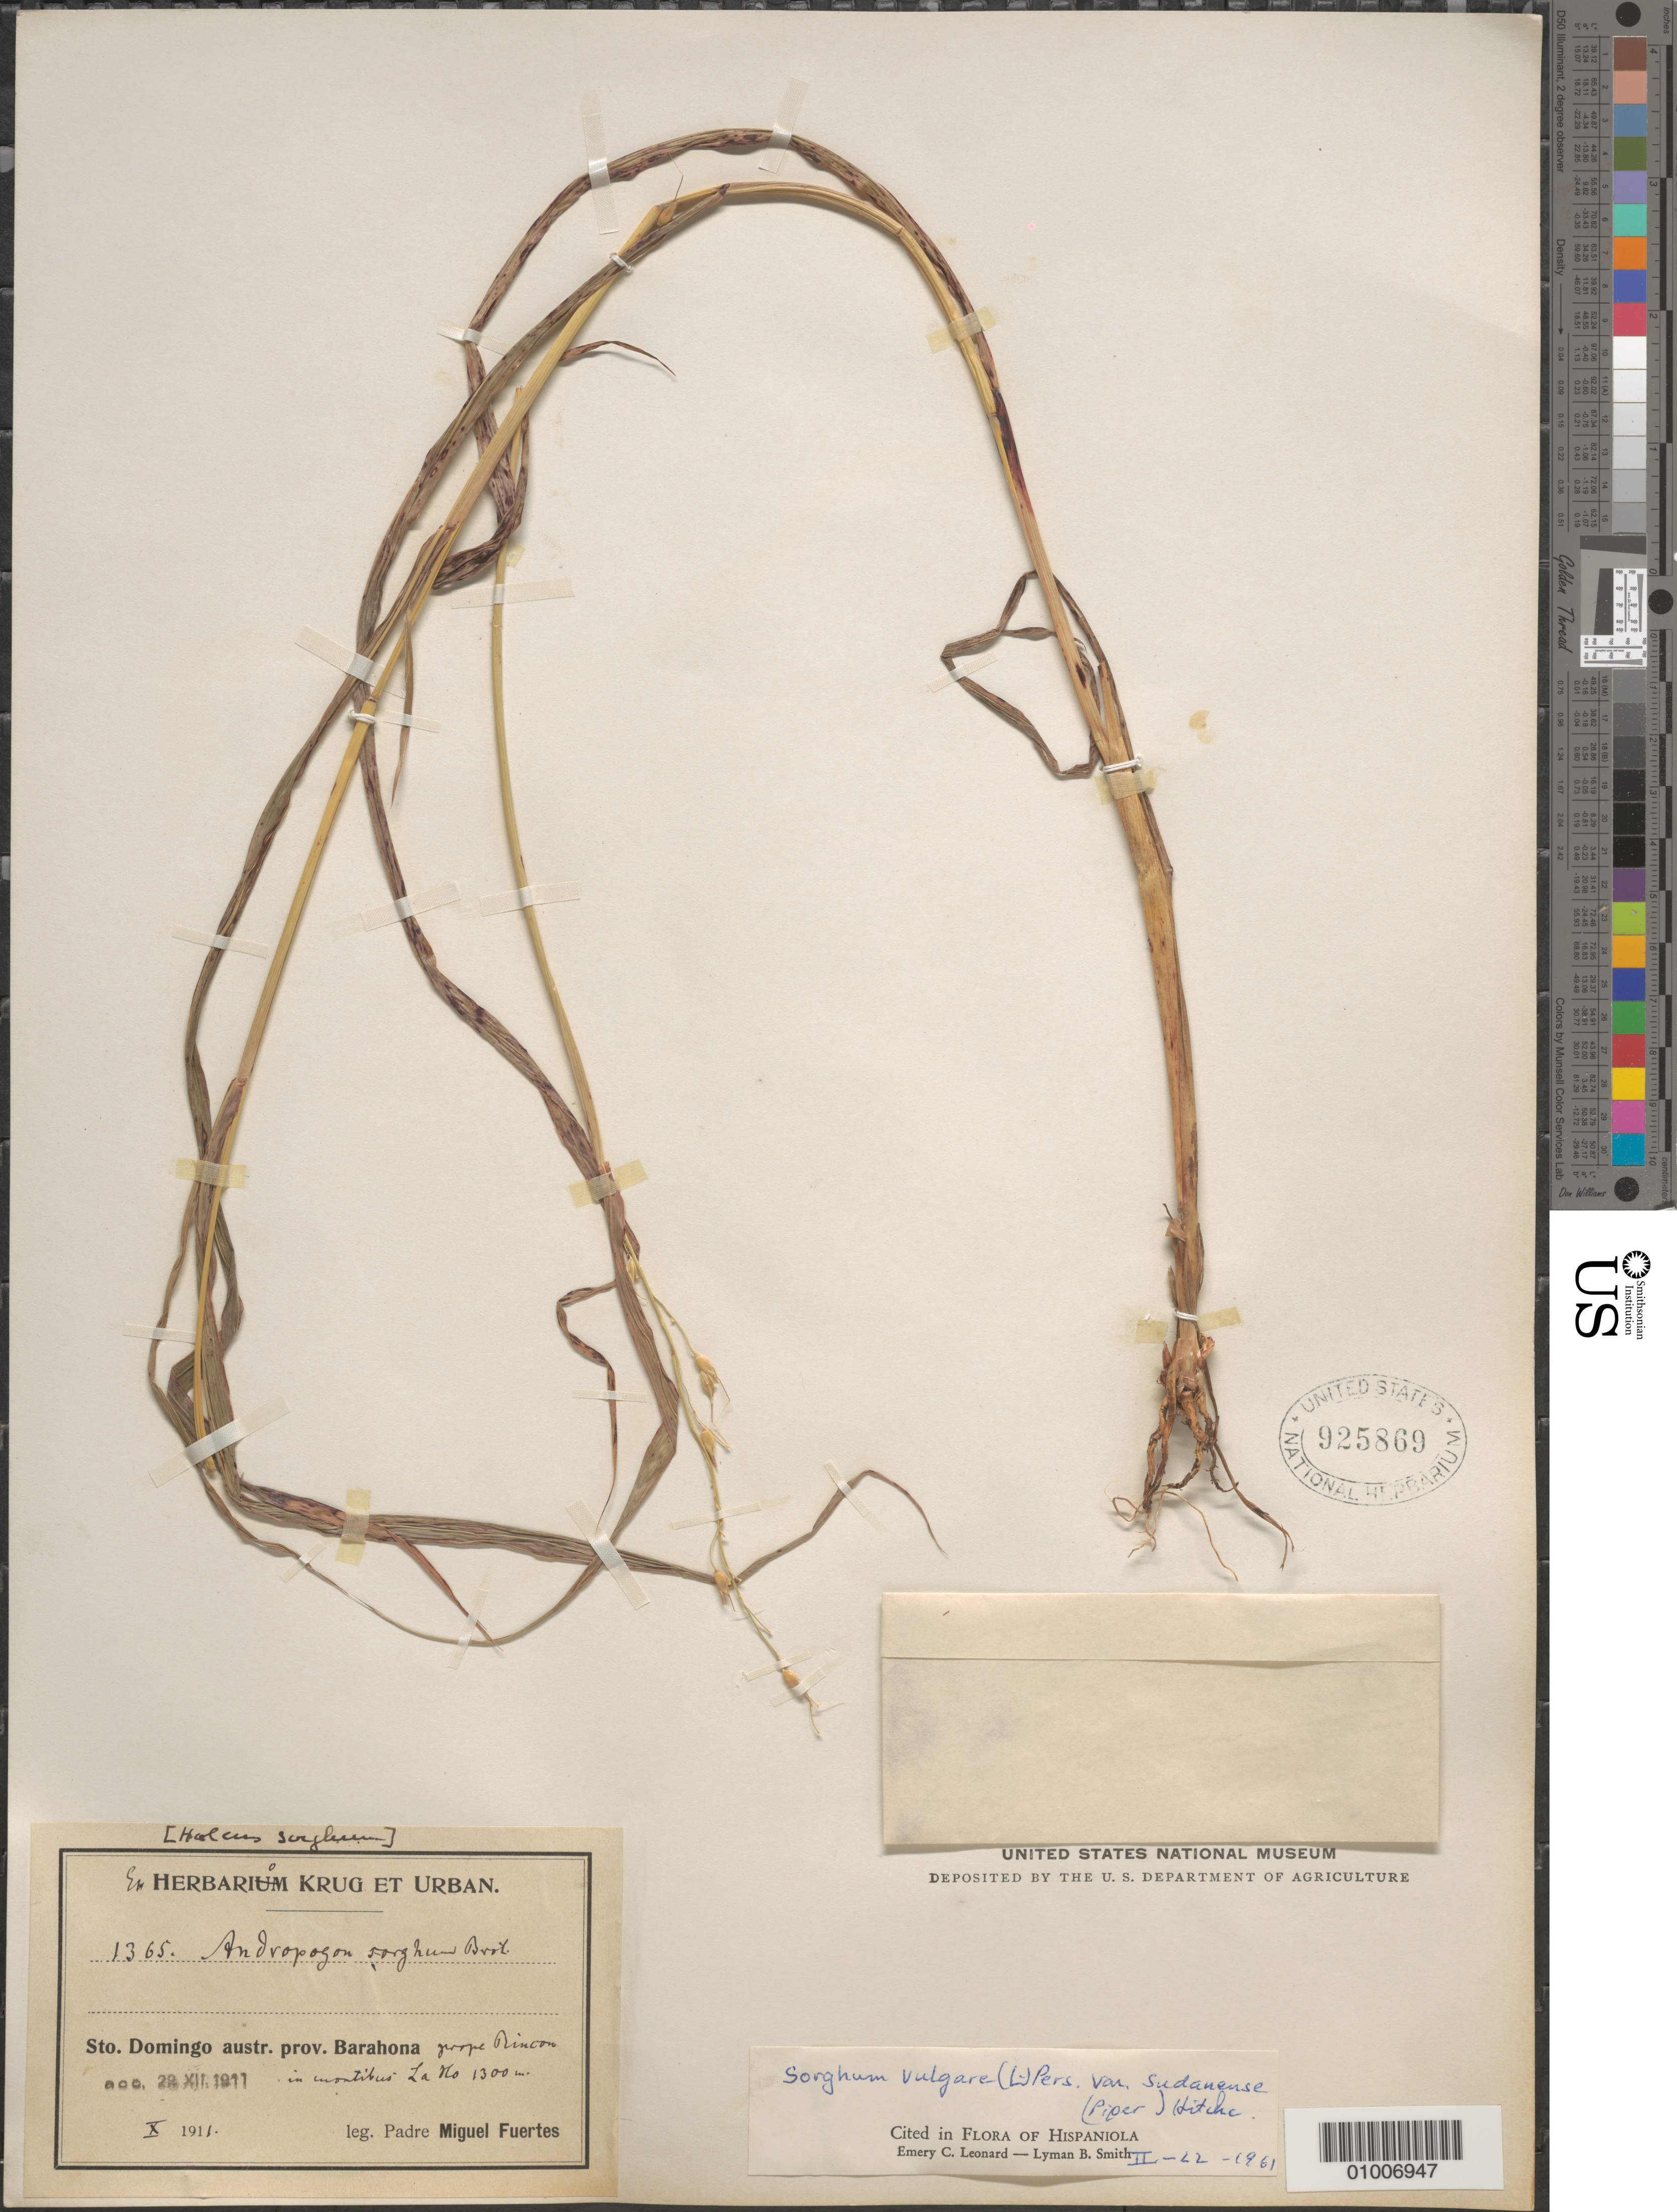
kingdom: Plantae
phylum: Tracheophyta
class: Liliopsida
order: Poales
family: Poaceae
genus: Sorghum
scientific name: Sorghum bicolor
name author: (L.) Moench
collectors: M. D. Fuertes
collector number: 1365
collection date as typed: Oct 1911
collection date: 1911-10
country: Dominican Republic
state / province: Barahona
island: Hispaniola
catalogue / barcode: US 925869